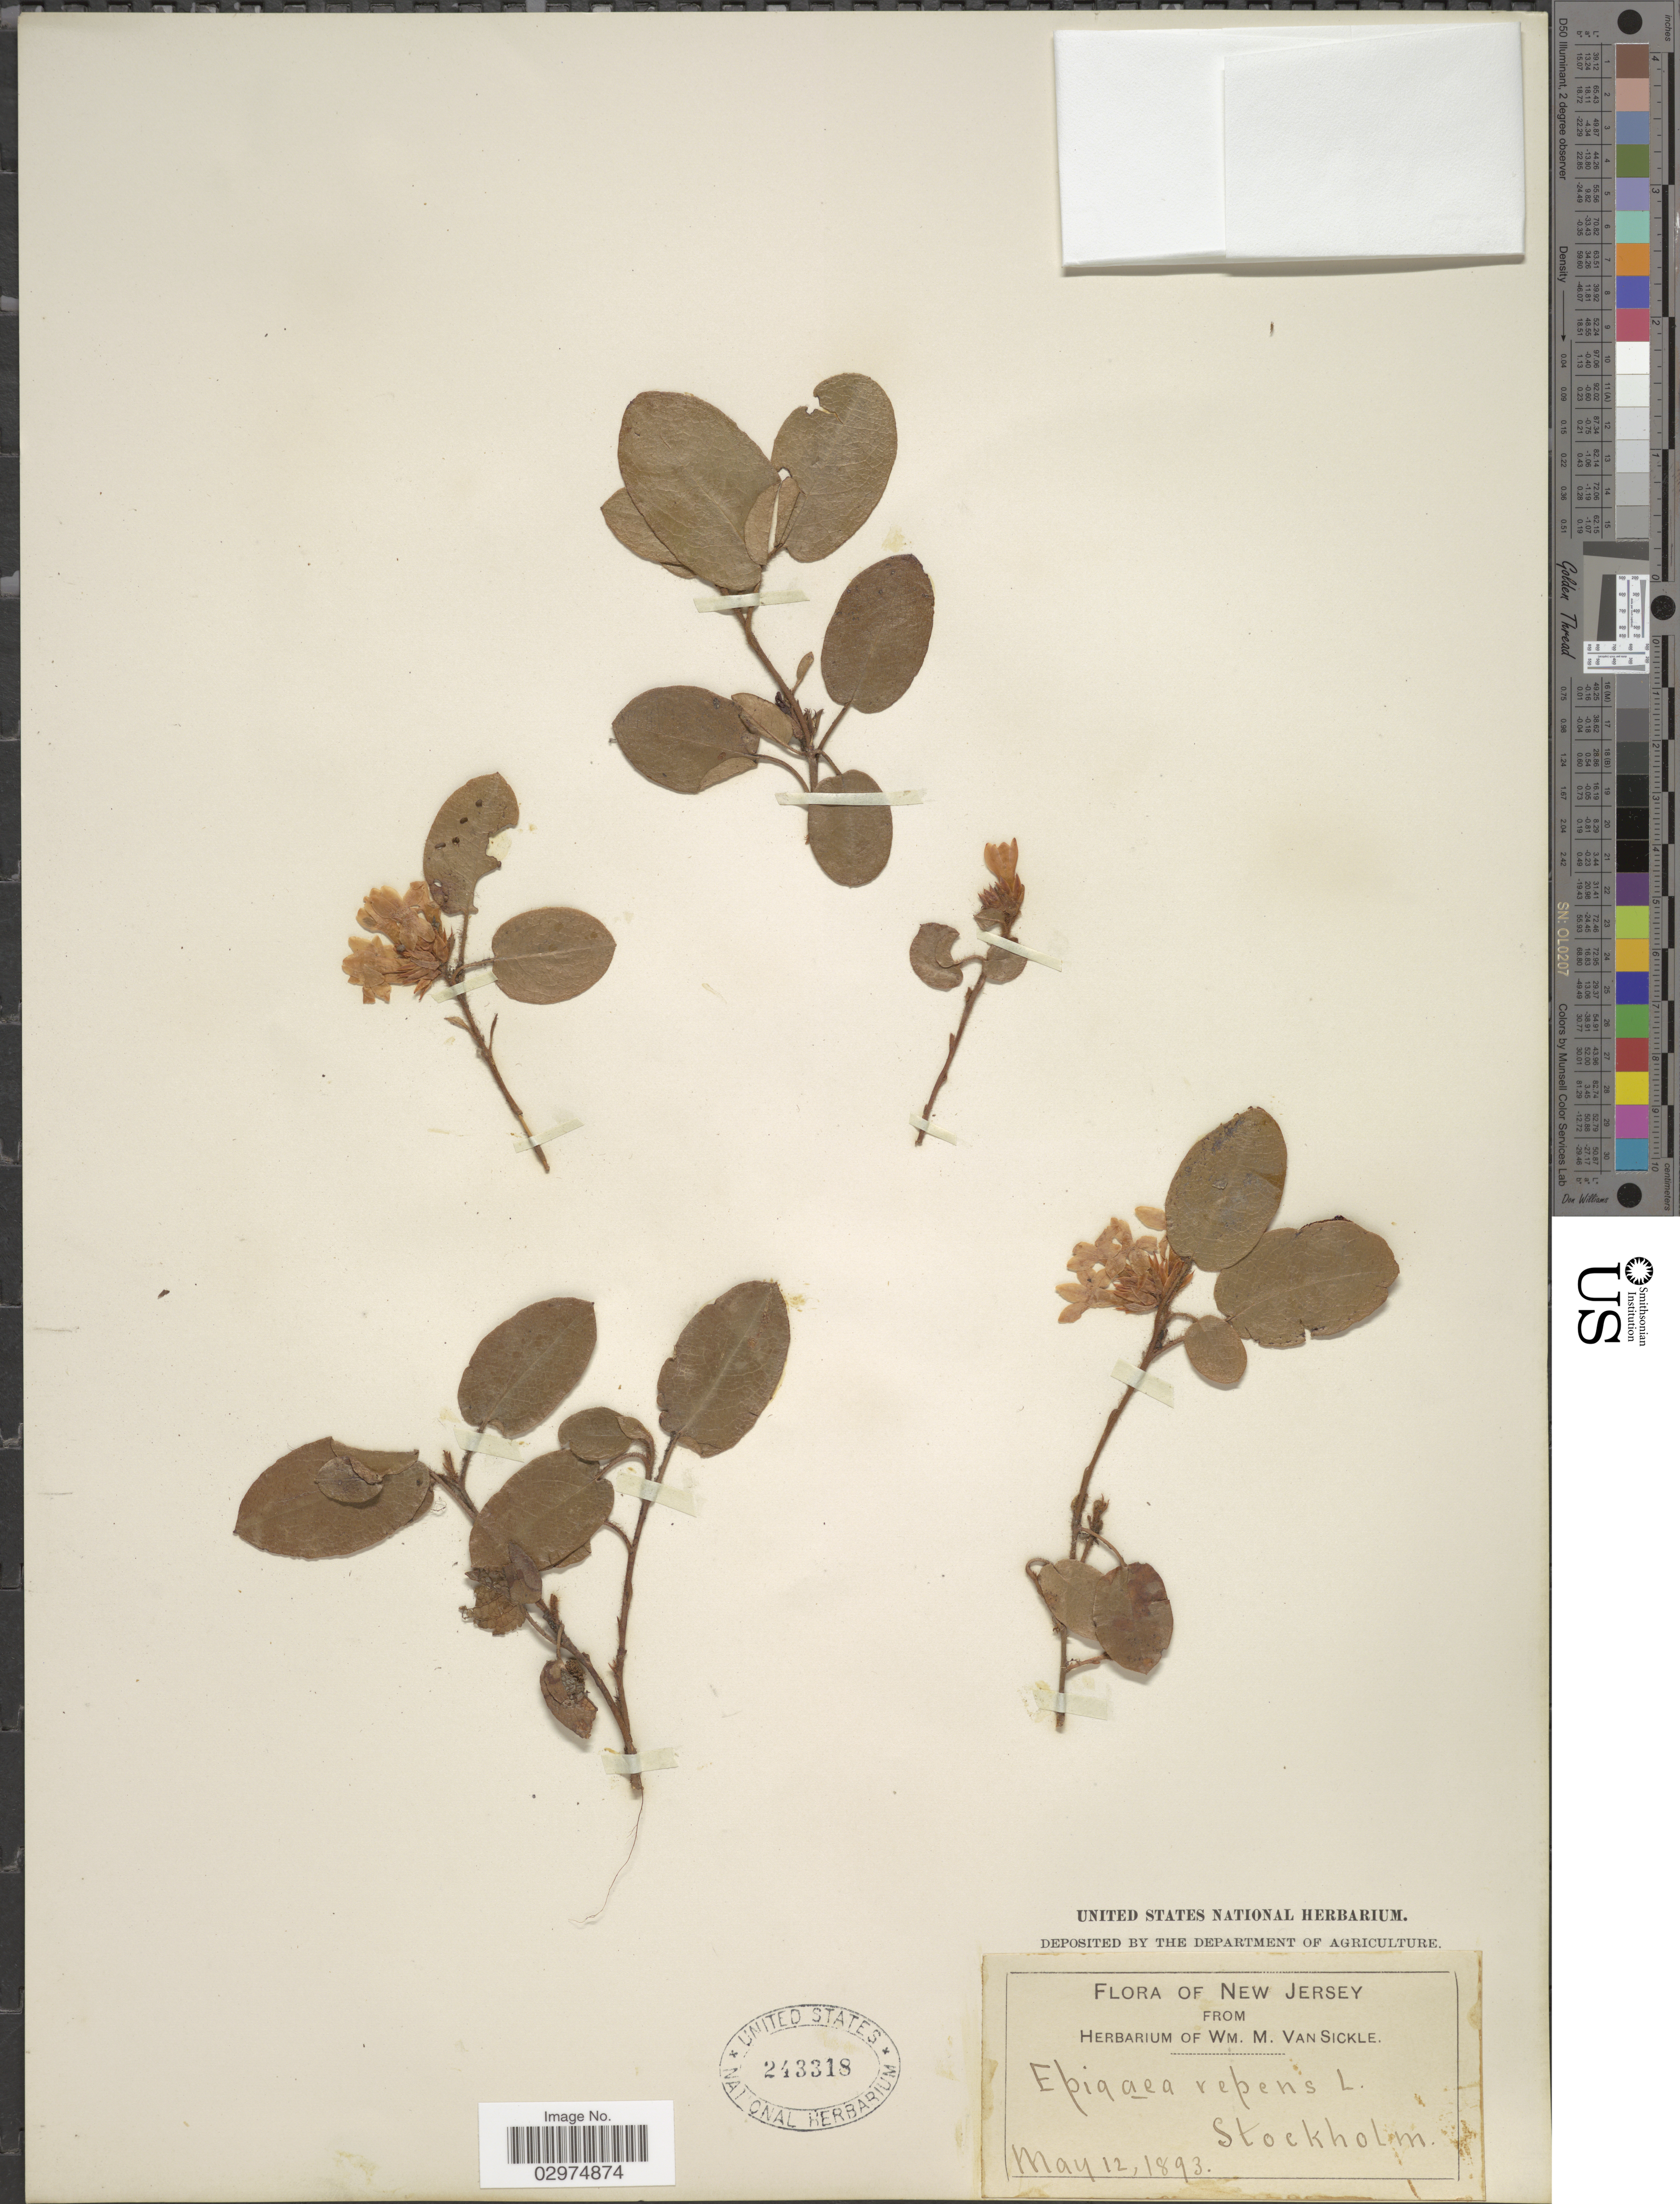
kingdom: Plantae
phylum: Tracheophyta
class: Magnoliopsida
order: Ericales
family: Ericaceae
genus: Epigaea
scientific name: Epigaea repens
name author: L.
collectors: ex herb. Wm. M. Van Sickle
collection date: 1893-05-12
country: United States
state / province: New Jersey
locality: Stockholm.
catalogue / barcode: US 243318